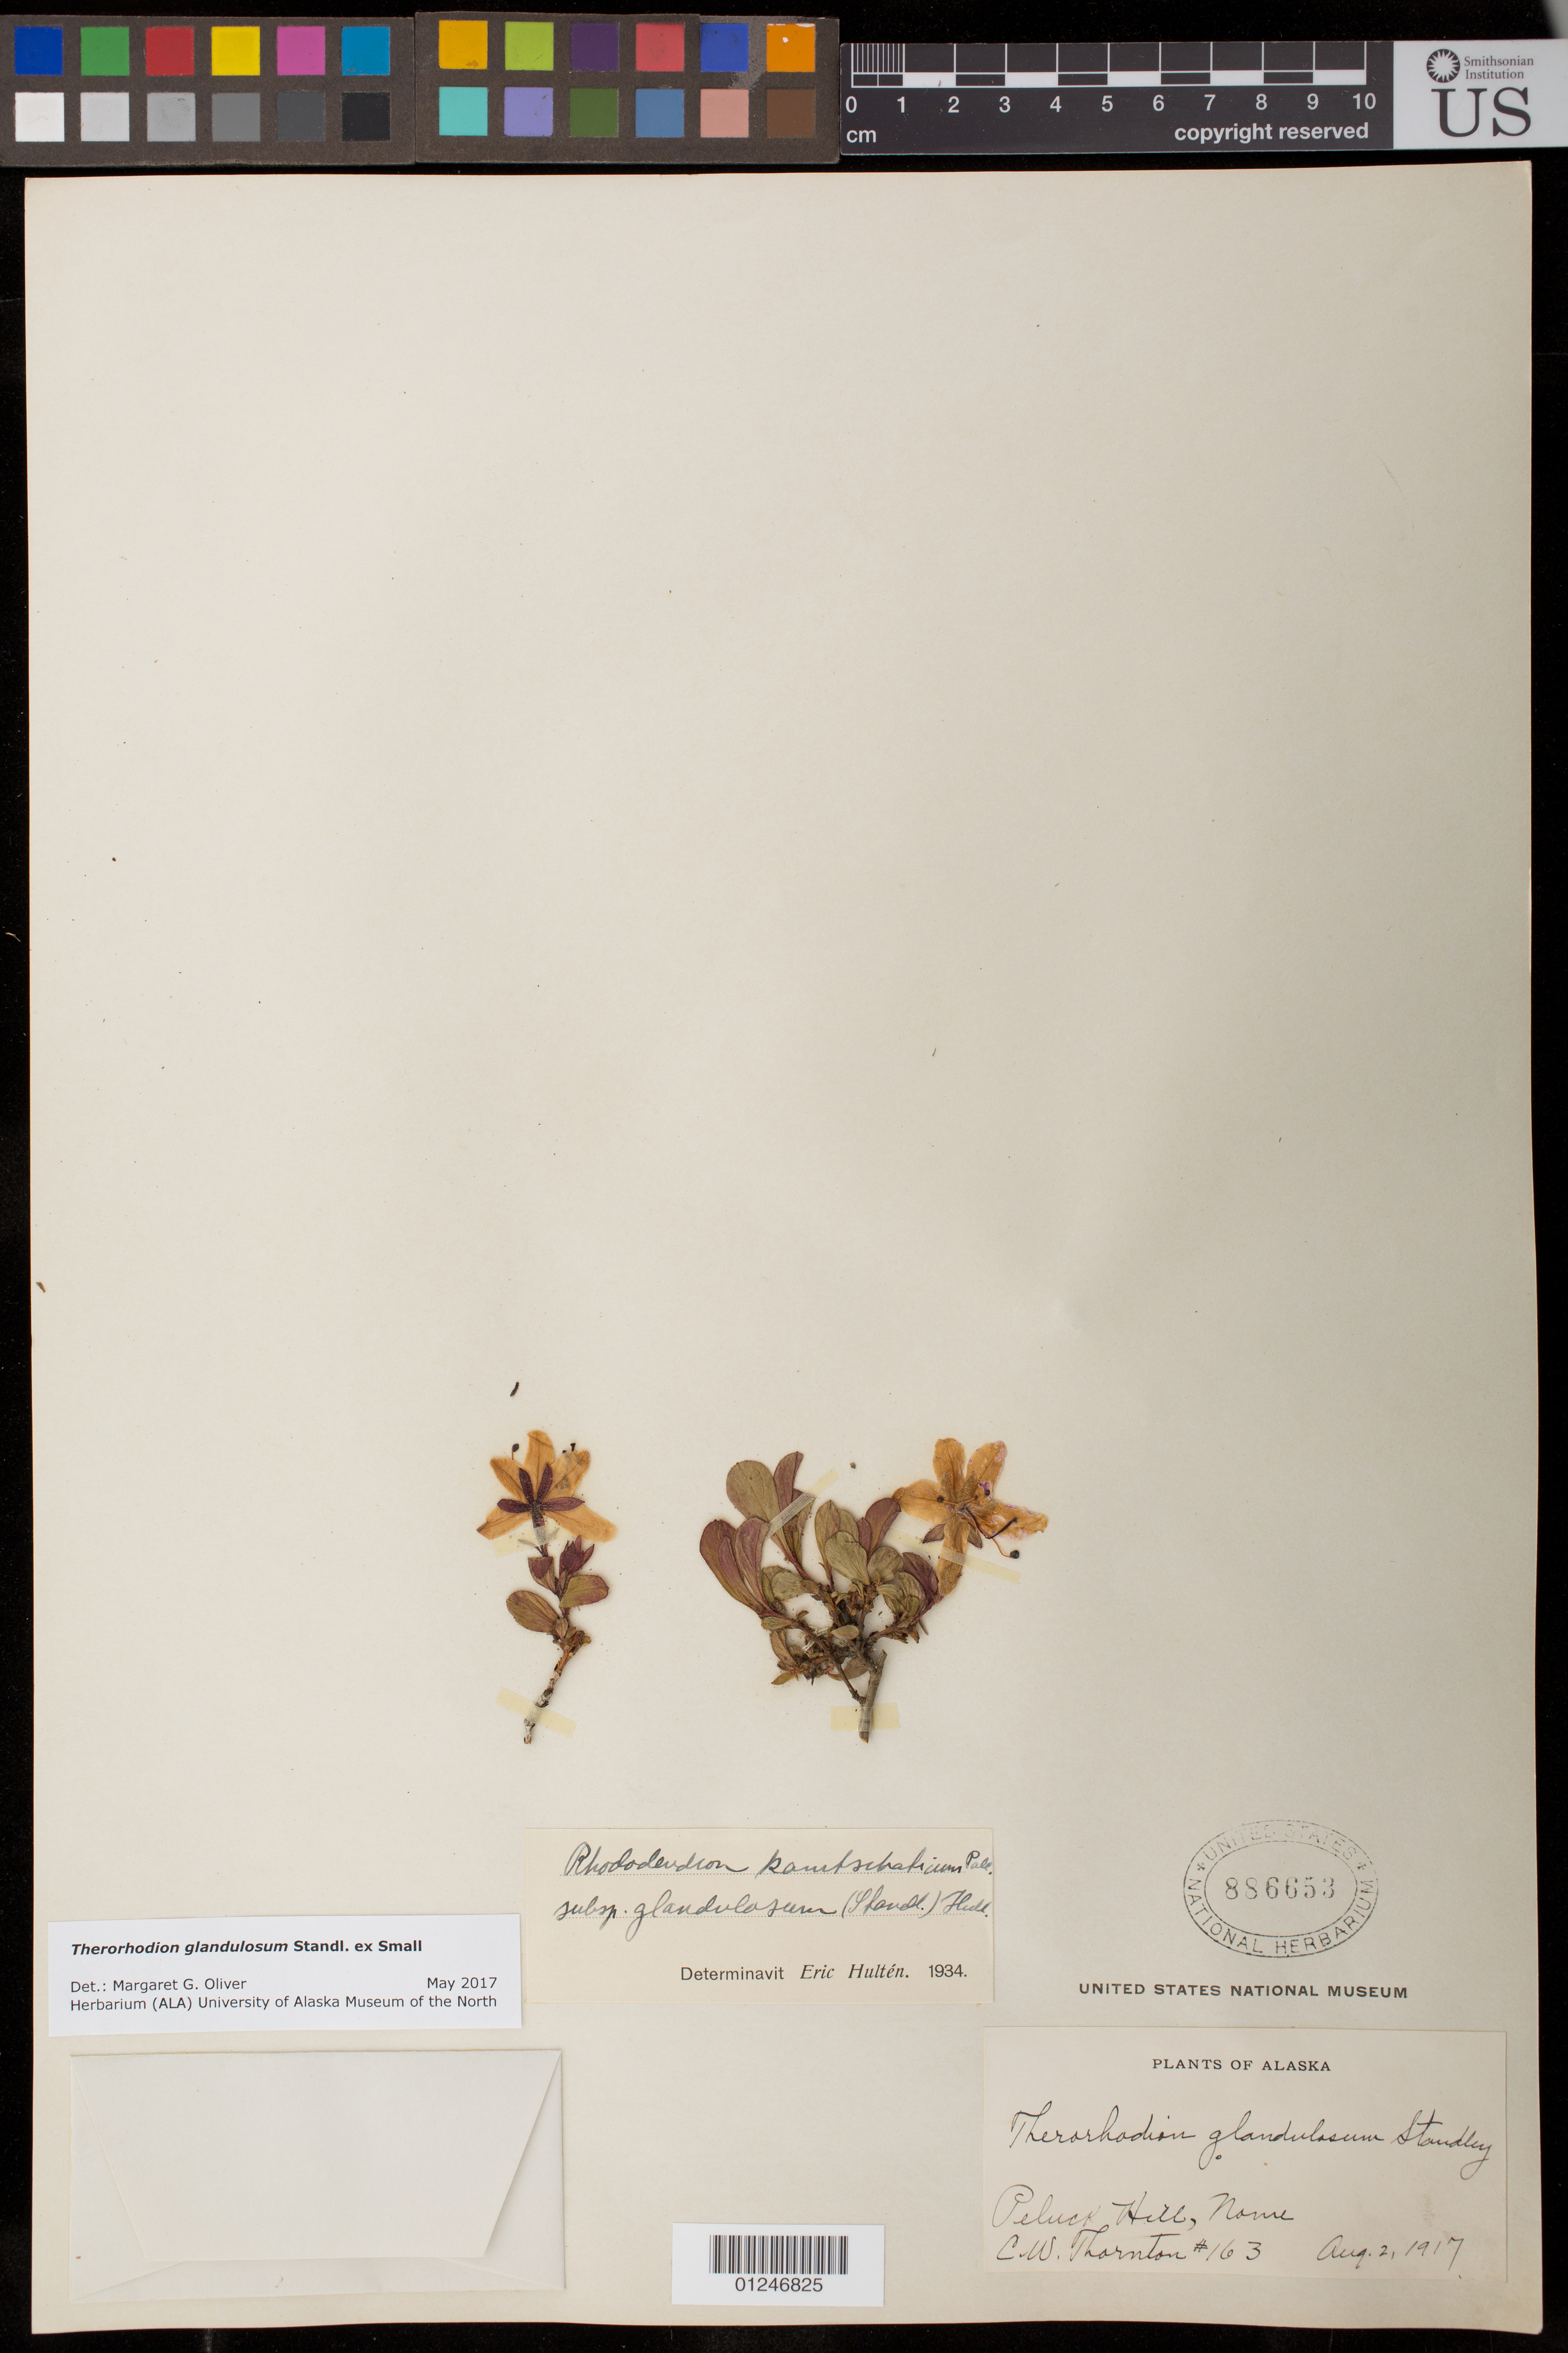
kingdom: Plantae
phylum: Tracheophyta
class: Magnoliopsida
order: Ericales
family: Ericaceae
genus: Therorhodion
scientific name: Therorhodion glandulosum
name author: Standl. ex Small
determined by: Oliver, M. G., (ALA), University of Alaska Museum of the North (UNITED STATES)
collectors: C. Thornton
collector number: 163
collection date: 1917-08-02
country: United States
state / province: Alaska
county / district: Nome C. A.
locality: Peluck Hill, Vicinity of Nome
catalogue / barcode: US 886653